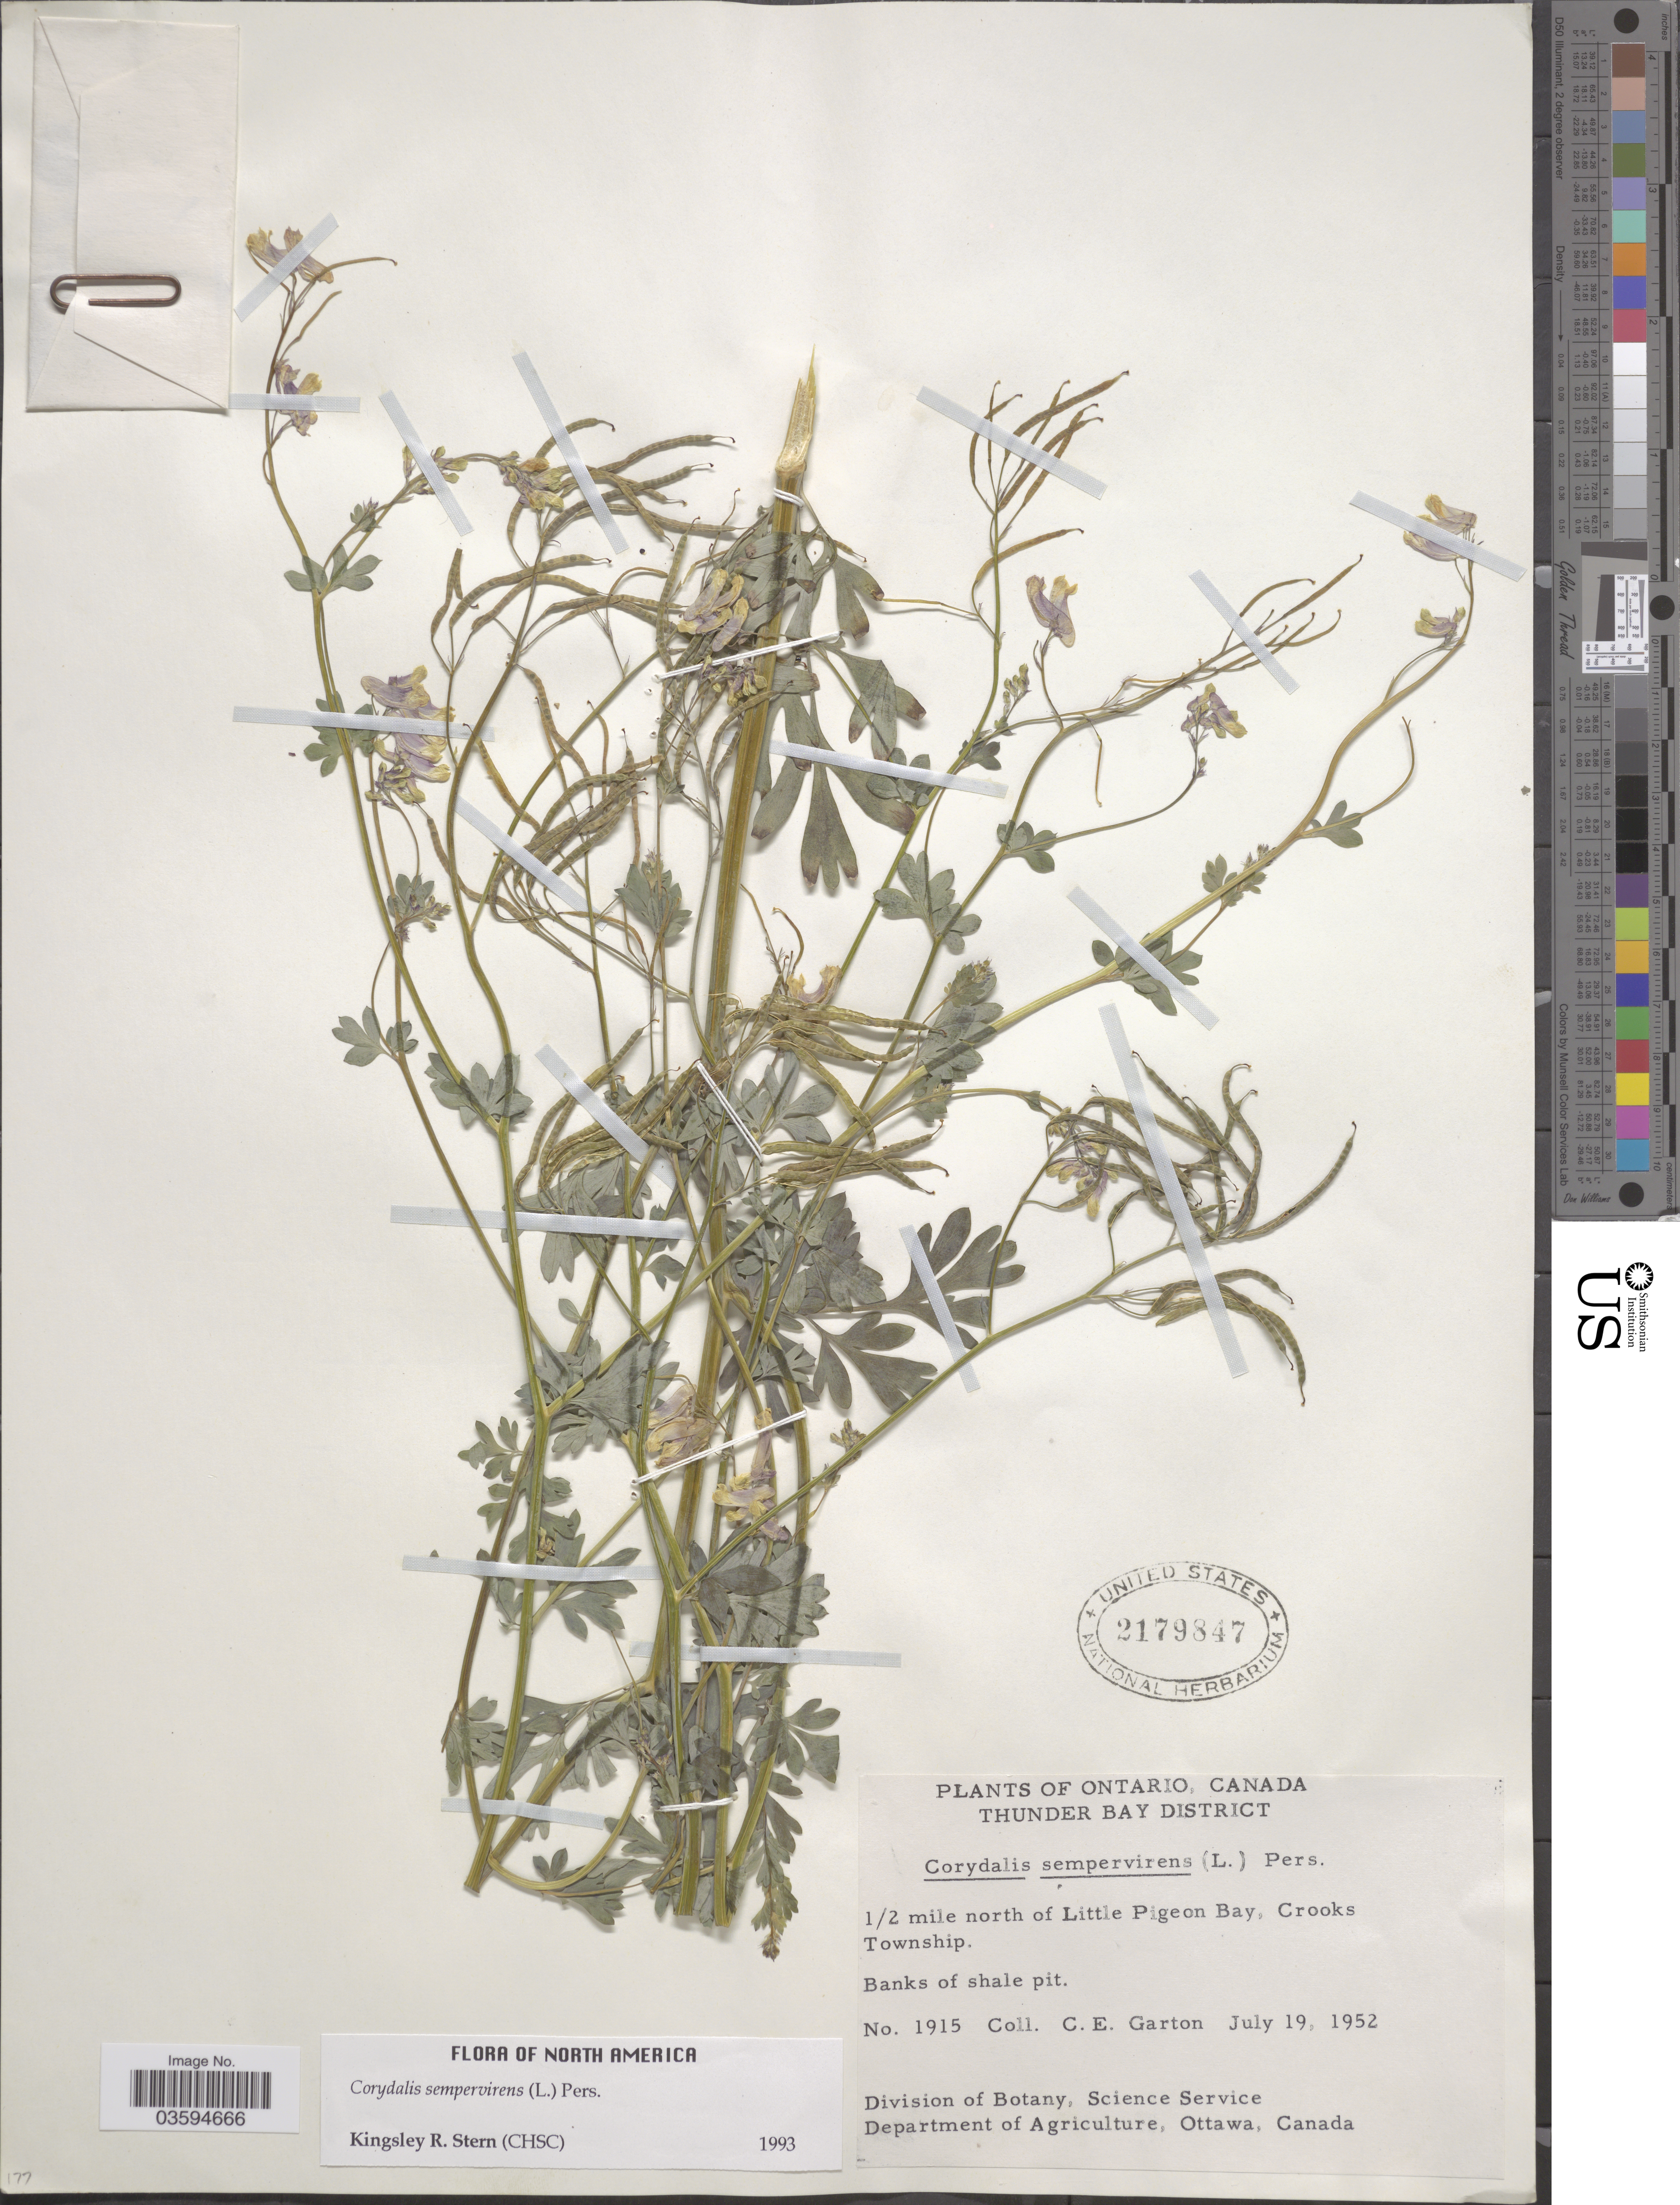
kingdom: Plantae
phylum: Tracheophyta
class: Magnoliopsida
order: Ranunculales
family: Papaveraceae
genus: Capnoides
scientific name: Capnoides sempervirens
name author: (L.) Borkh.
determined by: Strong, M. T., (US), Smithsonian Institution - National Museum of Natural History (UNITED STATES)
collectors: C. E. Garton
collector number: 1915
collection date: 1952-07-19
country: Canada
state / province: Ontario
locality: Thunder Bay District. 1/2 mile north of Little Pigeon Bay, Crooks Township. Banks of shale pil.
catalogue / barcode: US 2179847